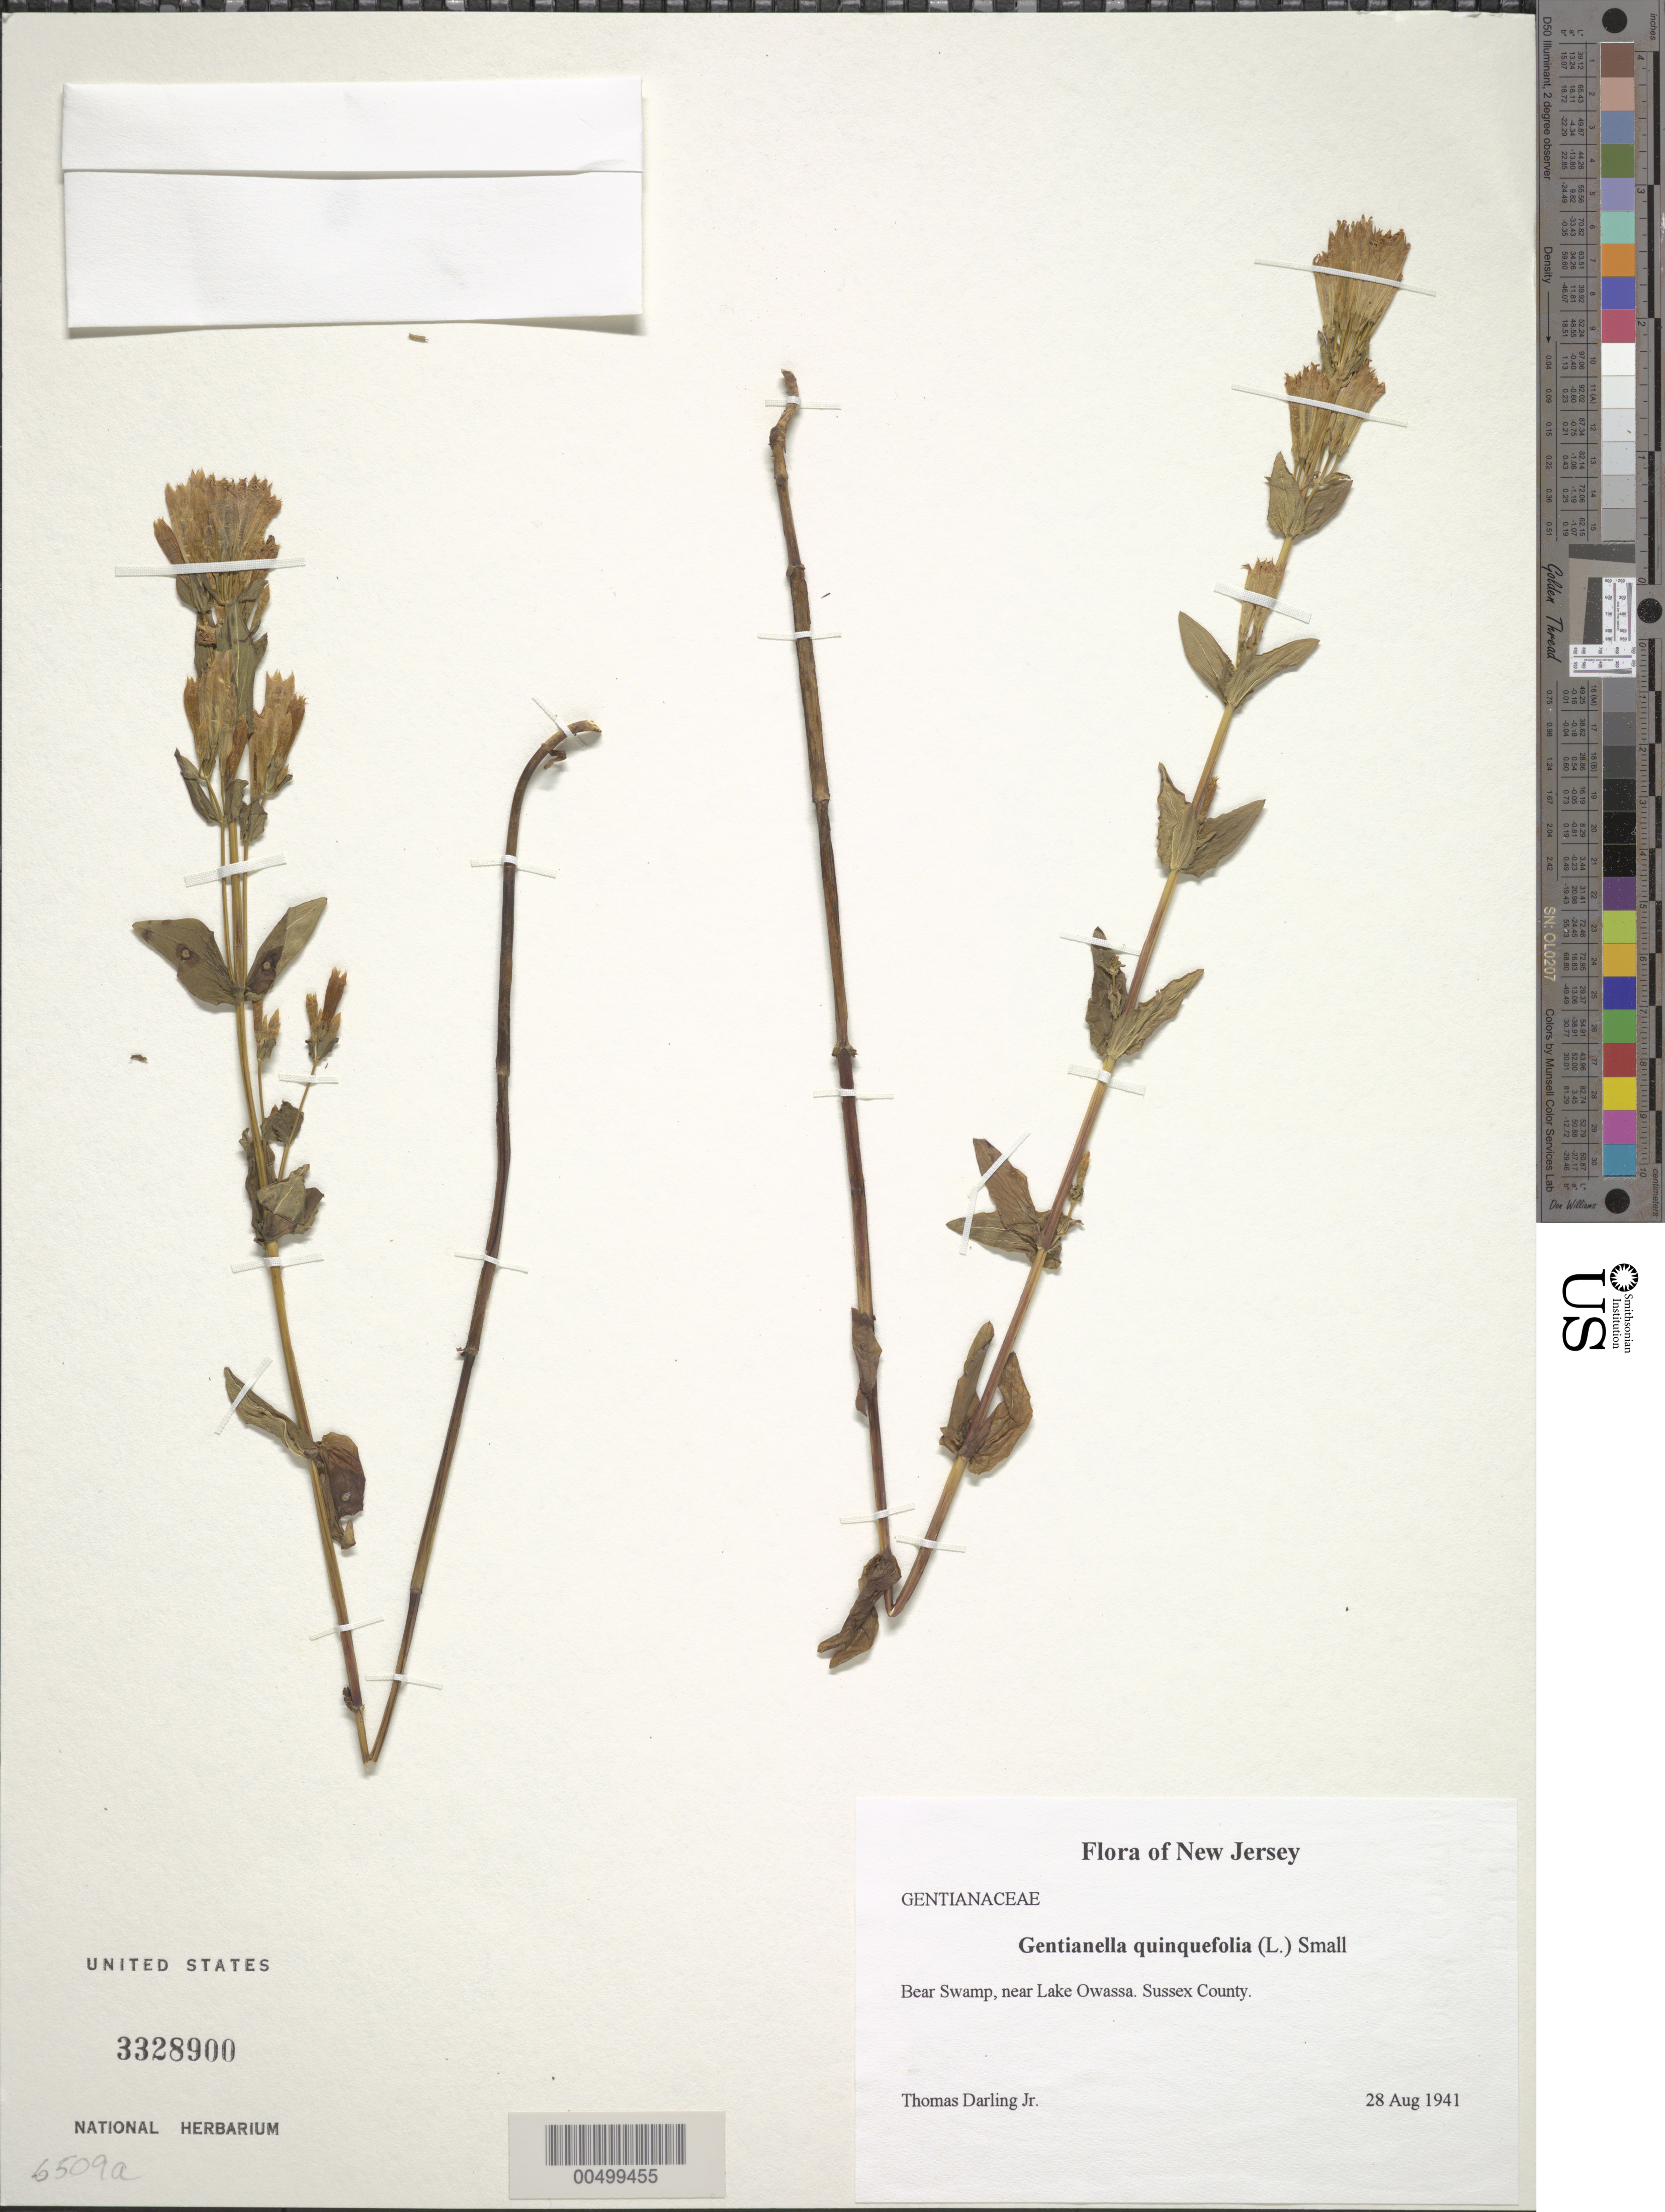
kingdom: Plantae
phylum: Tracheophyta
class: Magnoliopsida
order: Gentianales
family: Gentianaceae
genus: Gentianella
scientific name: Gentianella quinquefolia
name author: (L.) Small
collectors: T. Darling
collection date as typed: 28 Aug 1941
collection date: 1941-08-28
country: United States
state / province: New Jersey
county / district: Sussex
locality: Bear Swamp, near Lake Owassa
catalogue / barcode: US 3328900